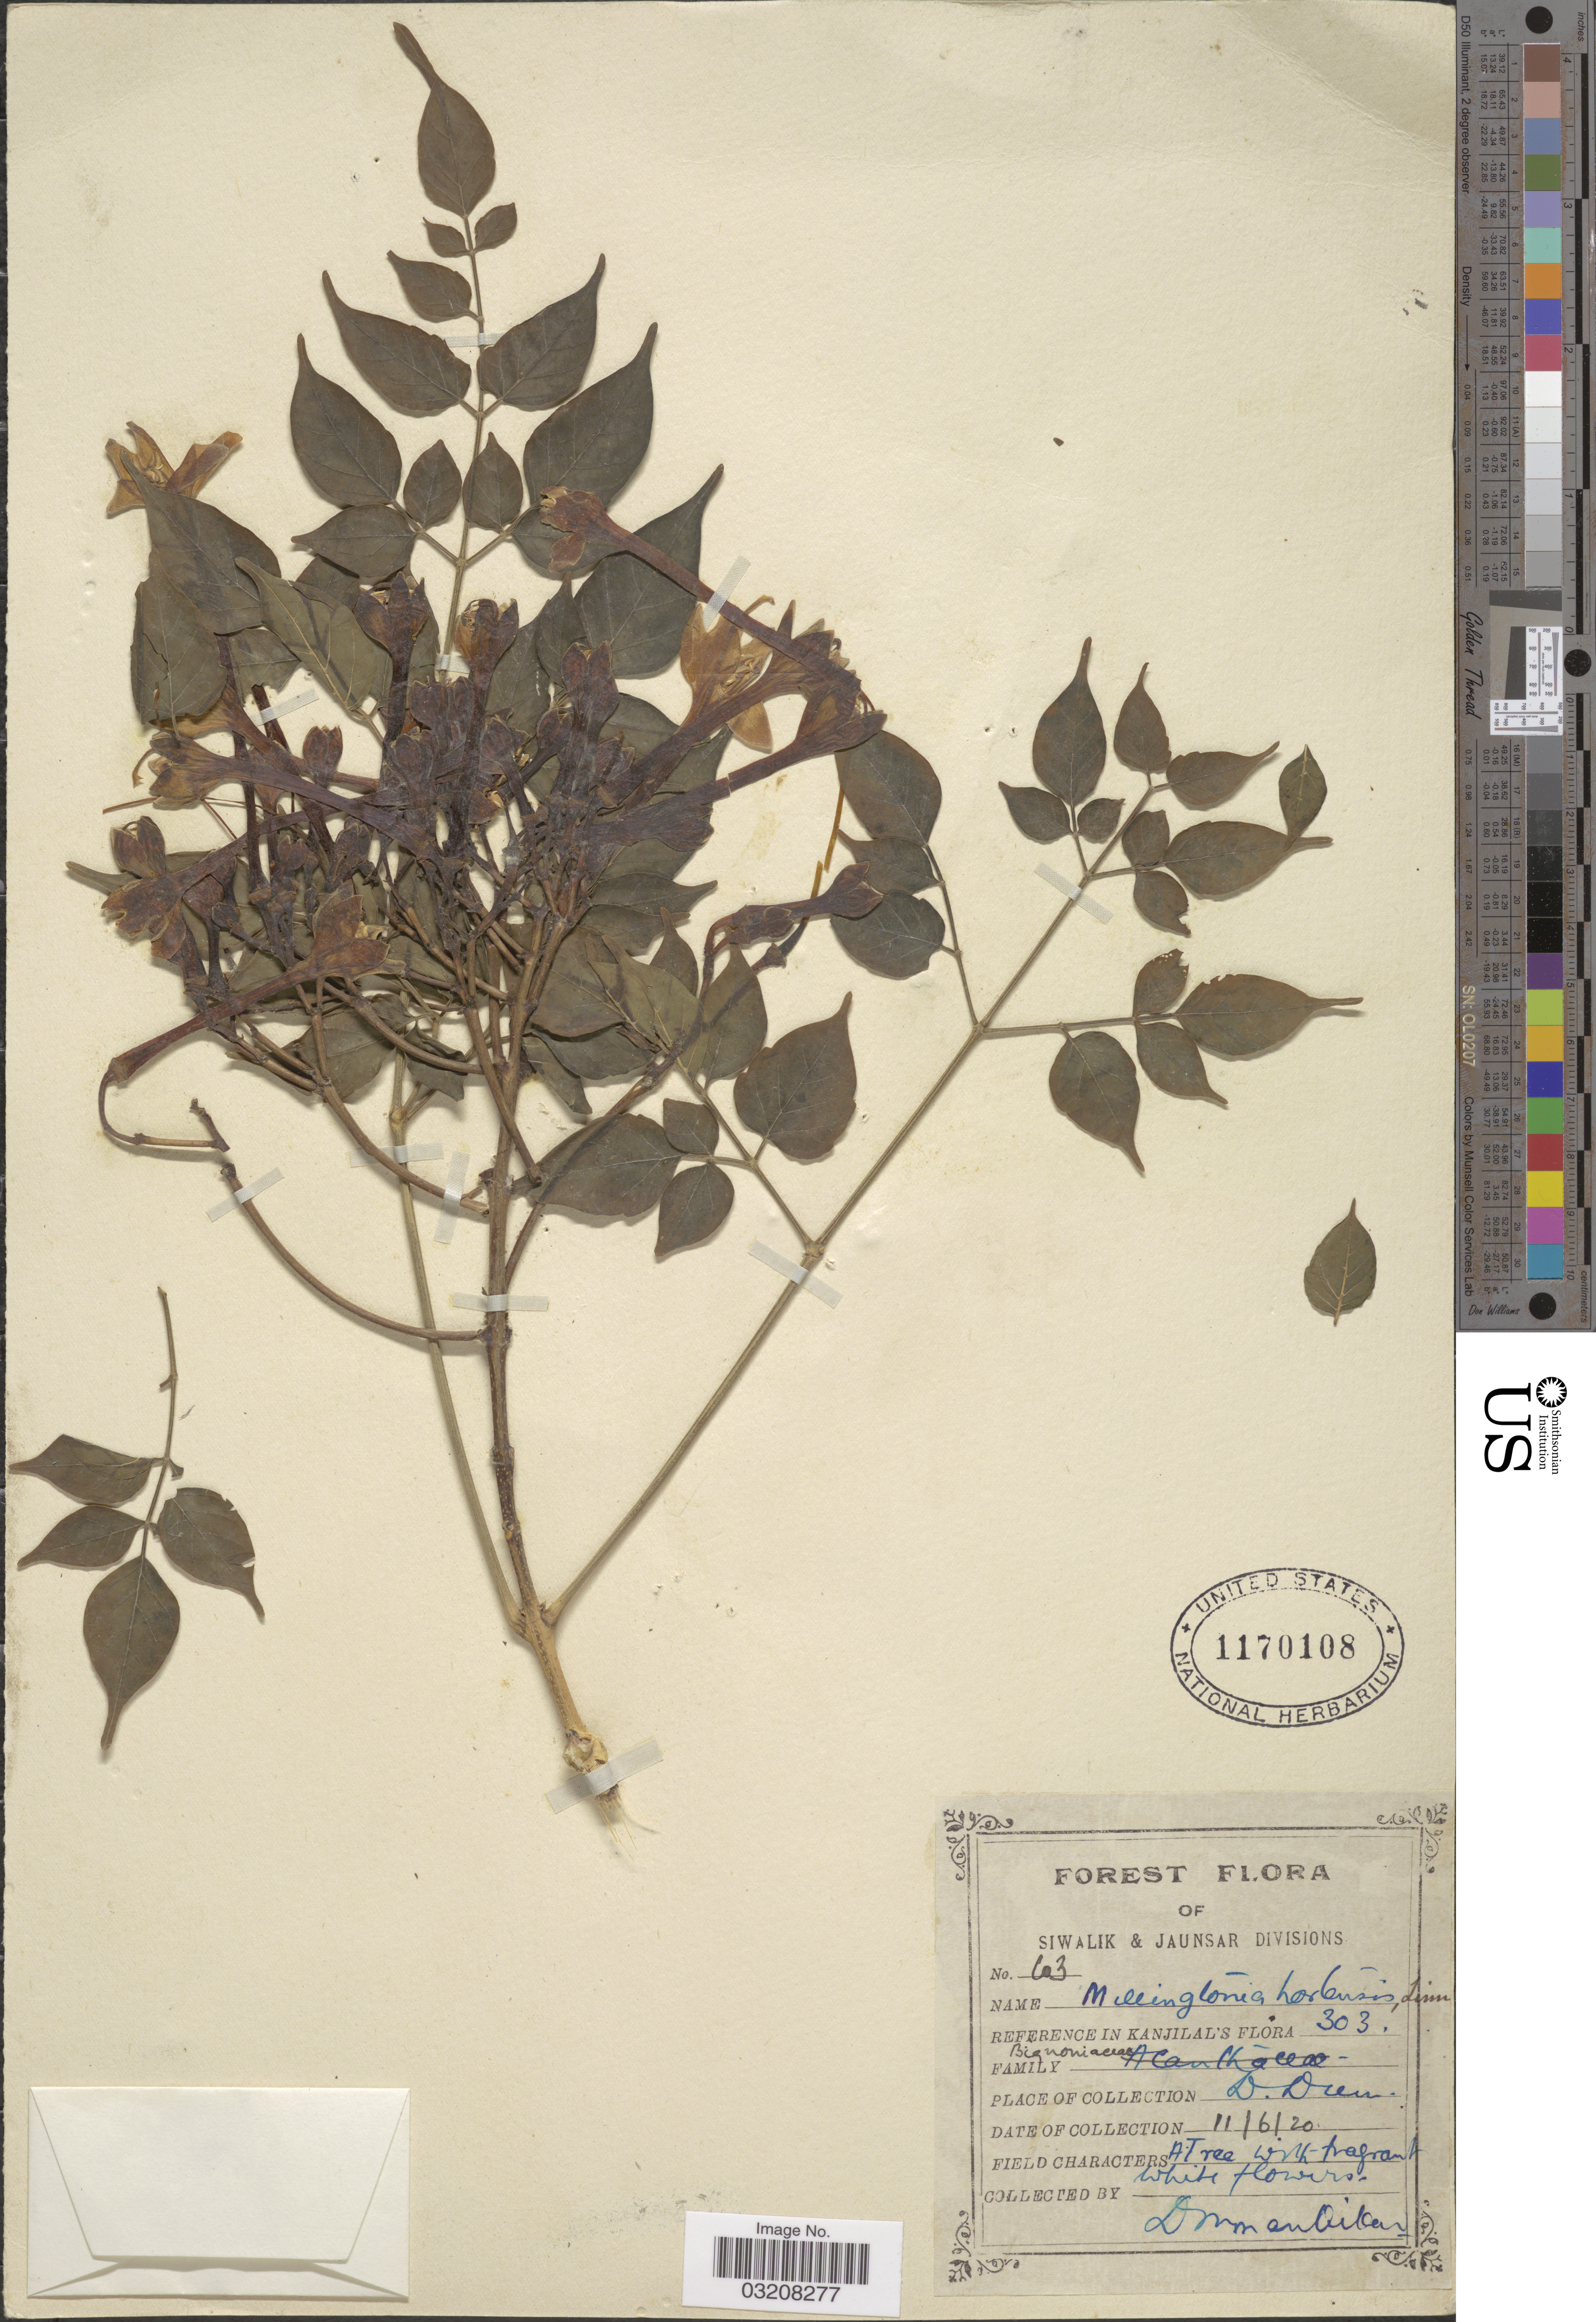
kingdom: Plantae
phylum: Tracheophyta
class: Magnoliopsida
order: Lamiales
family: Bignoniaceae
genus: Millingtonia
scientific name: Millingtonia hortensis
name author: L. f.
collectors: D. Aikar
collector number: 603*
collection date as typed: Transcribed d/m/y: 11/6/20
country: India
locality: Siwalik & Jaunsar Divisions. D. Dun.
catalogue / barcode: US 1170108